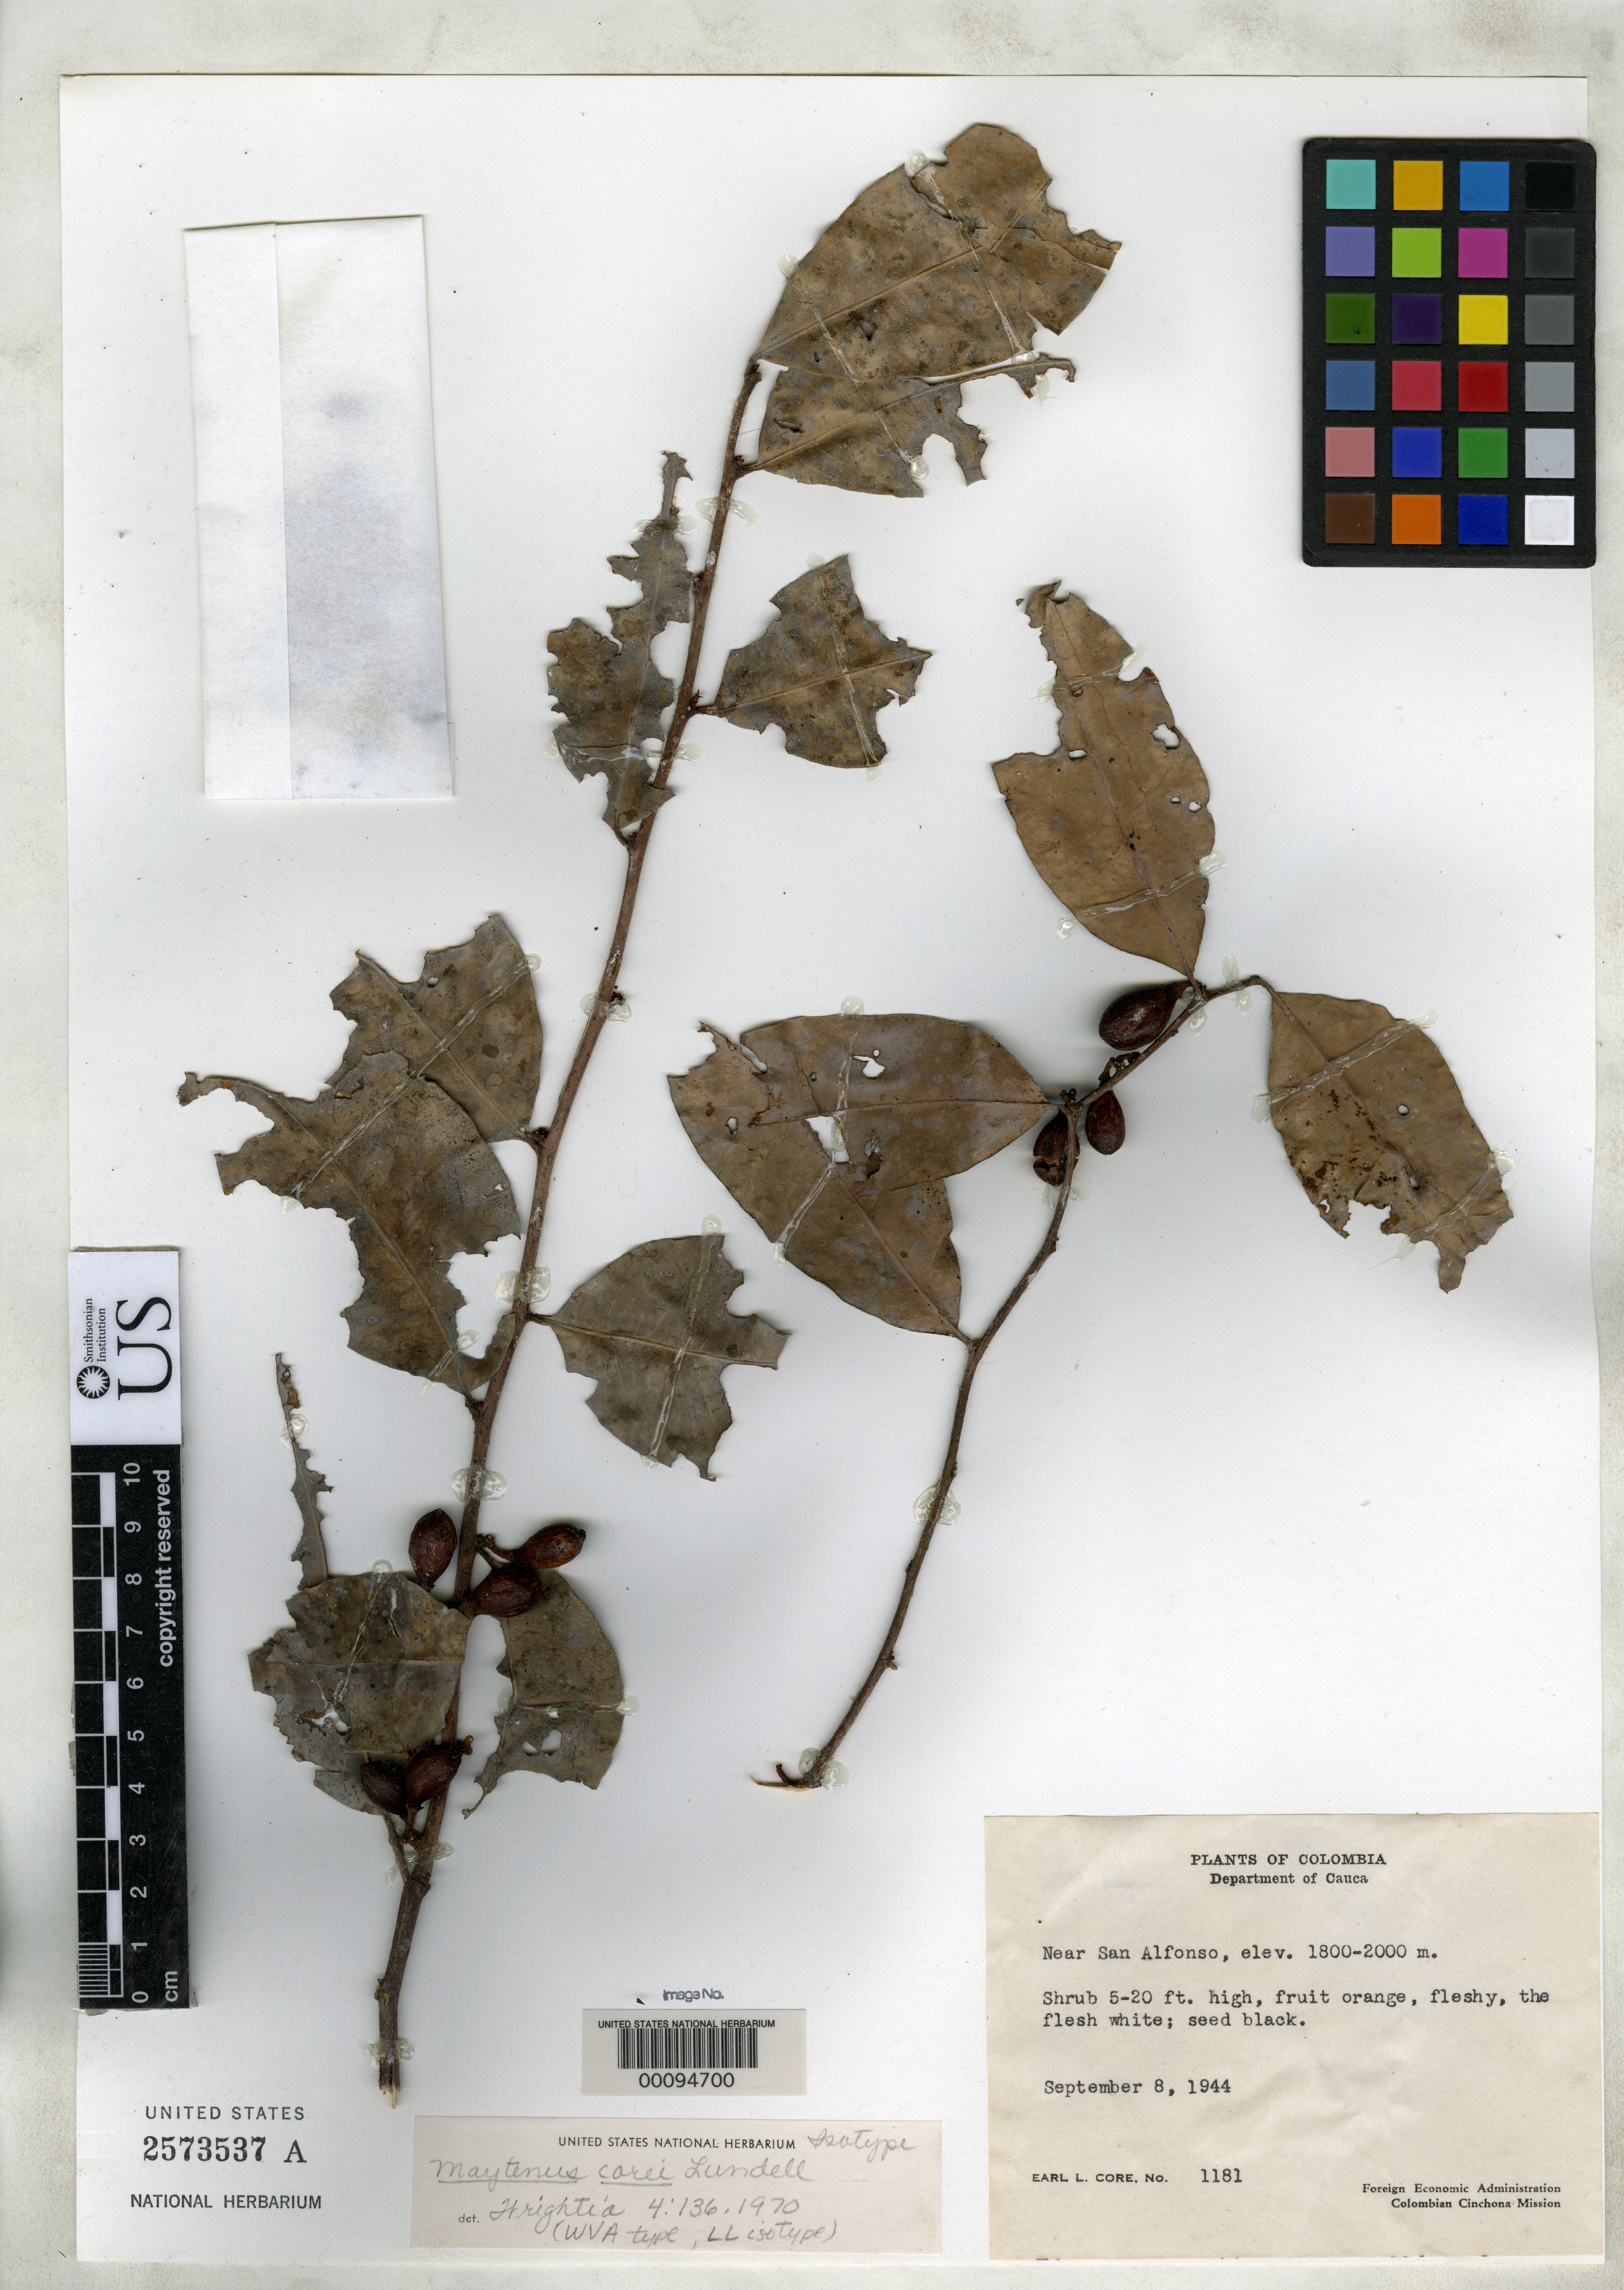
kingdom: Plantae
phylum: Tracheophyta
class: Magnoliopsida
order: Celastrales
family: Celastraceae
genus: Maytenus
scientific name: Maytenus corei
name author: Lundell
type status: Isotype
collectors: E. L. Core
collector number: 1181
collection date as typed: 08 Sep 1944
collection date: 1944-09-08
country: Colombia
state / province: Cauca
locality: Near San Alfonso.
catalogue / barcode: US 2573537A